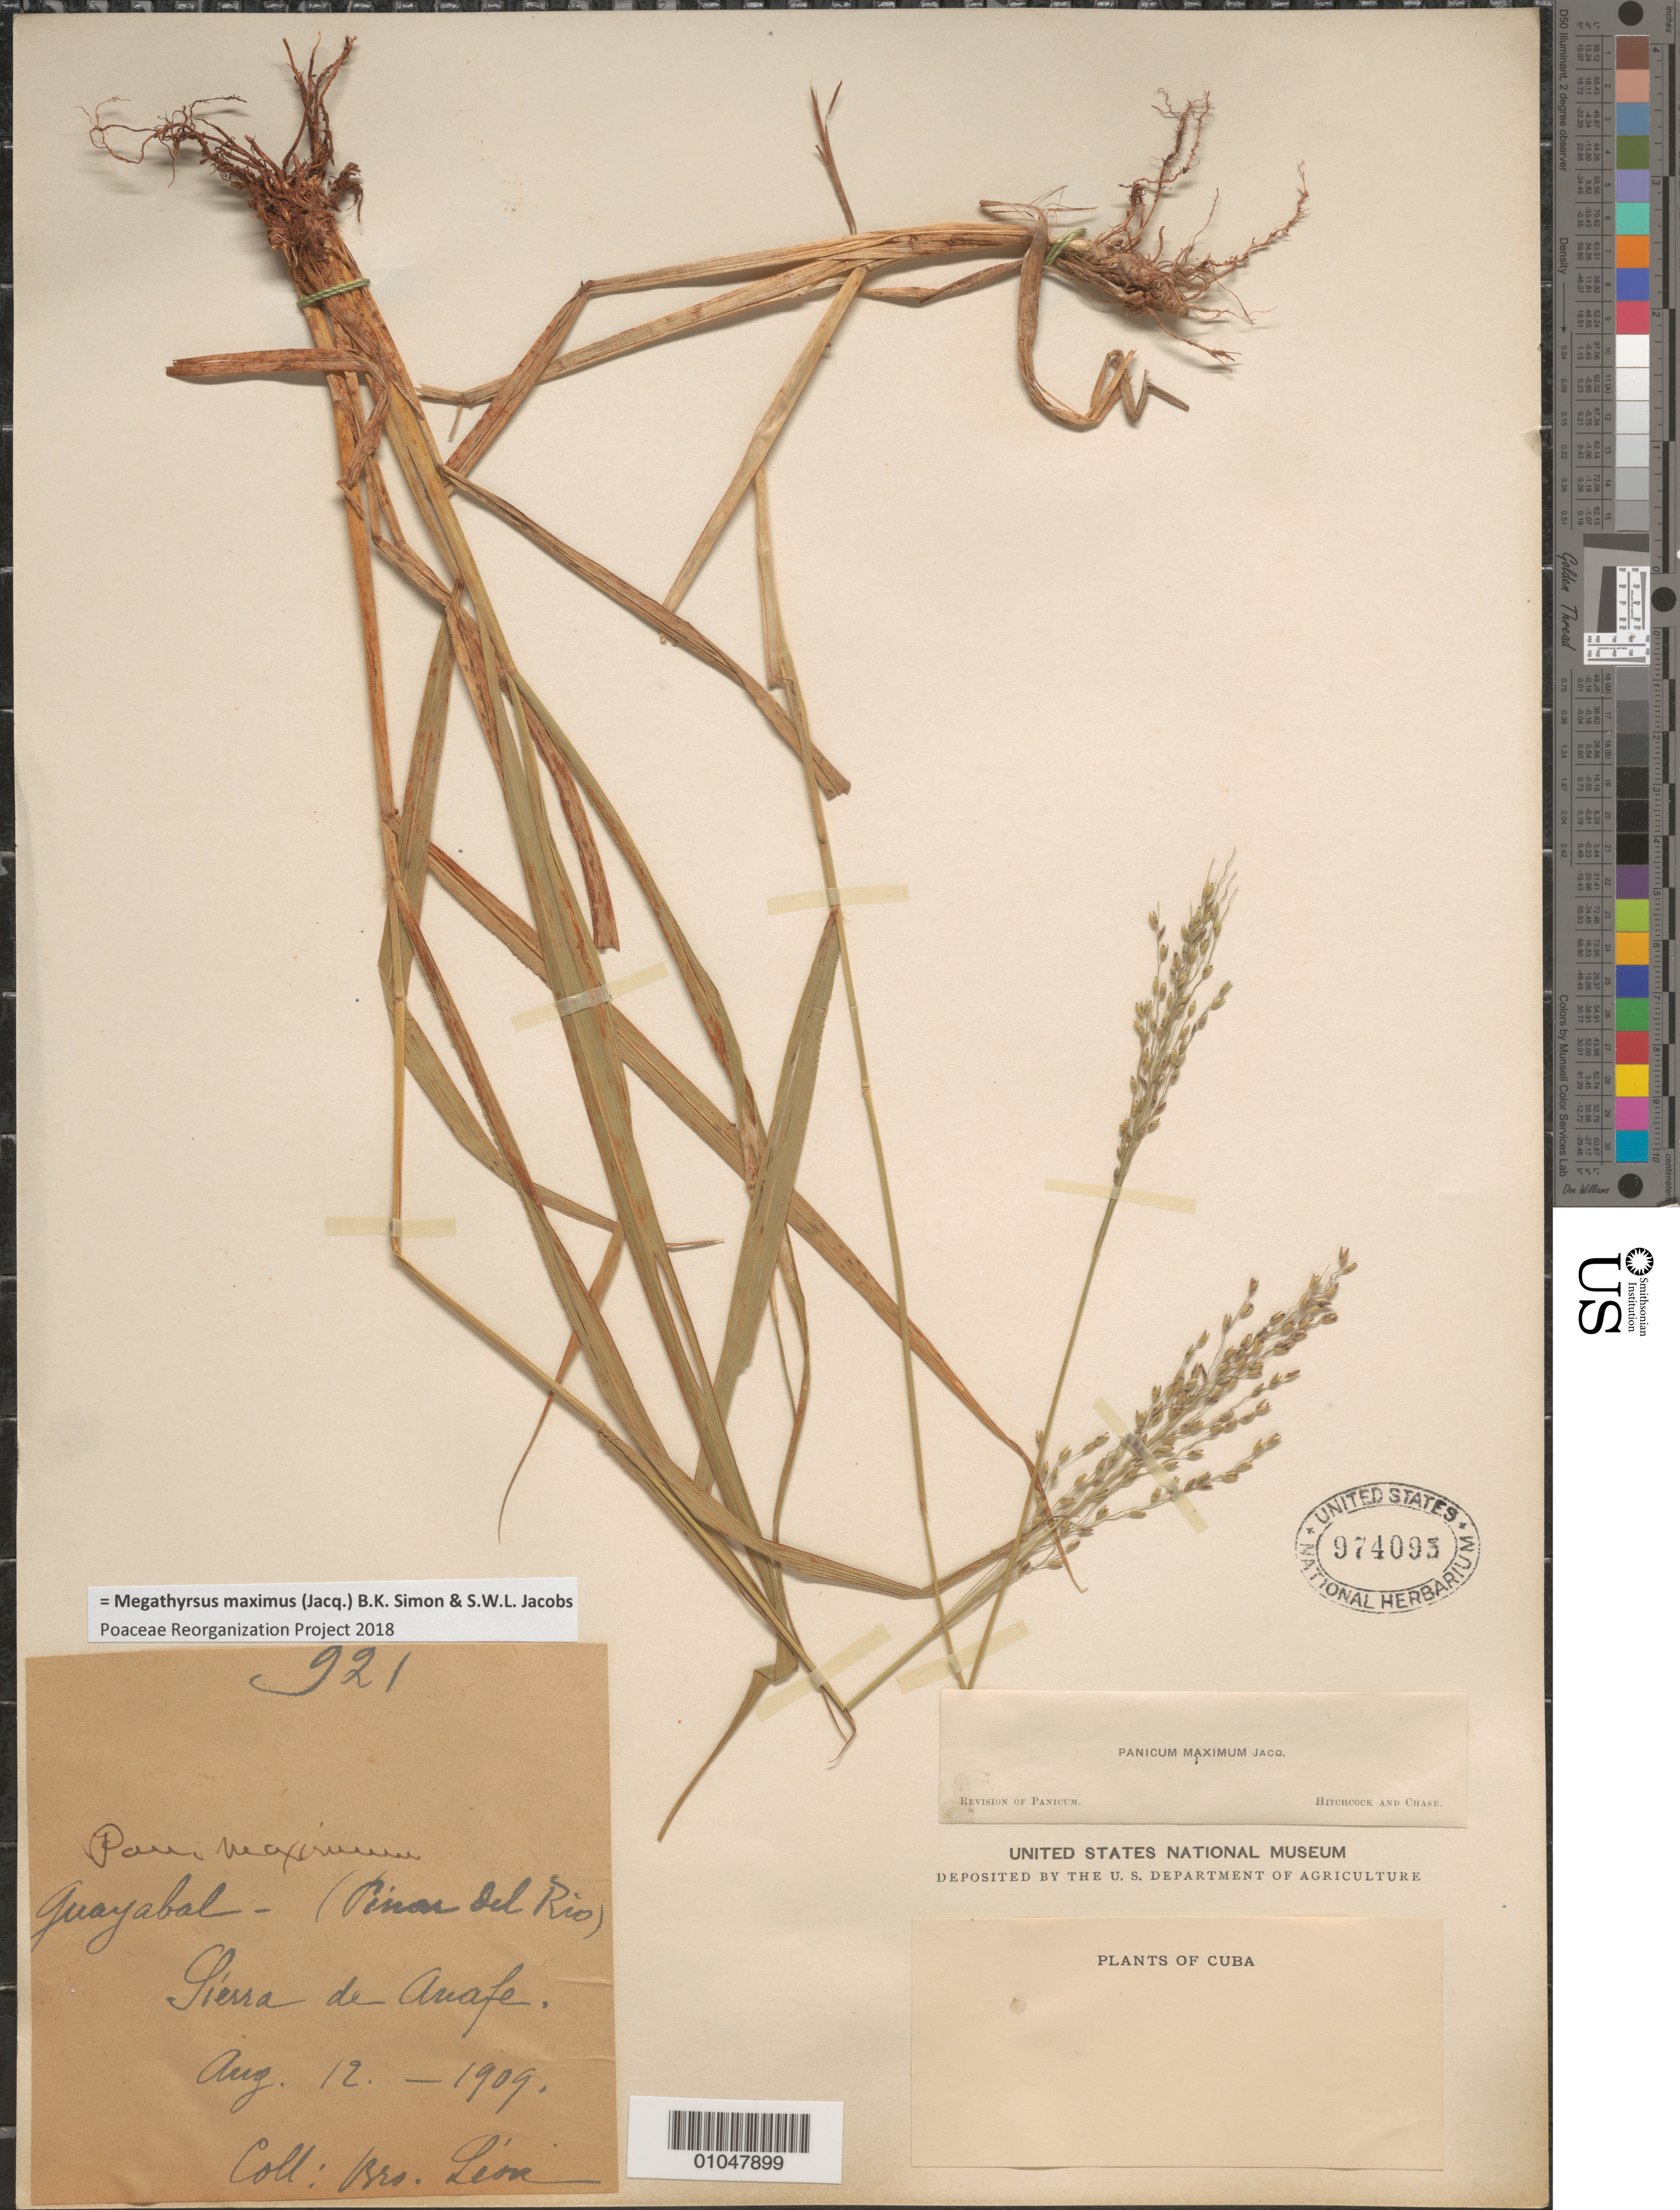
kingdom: Plantae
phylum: Tracheophyta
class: Liliopsida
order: Poales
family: Poaceae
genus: Panicum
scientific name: Panicum maximum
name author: Jacq.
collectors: Bro. León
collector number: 921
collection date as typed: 12 Aug 1909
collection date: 1909-08-12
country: Cuba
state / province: La Habana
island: Cuba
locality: Sierra de Anafe, Guyabal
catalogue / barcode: US 974095